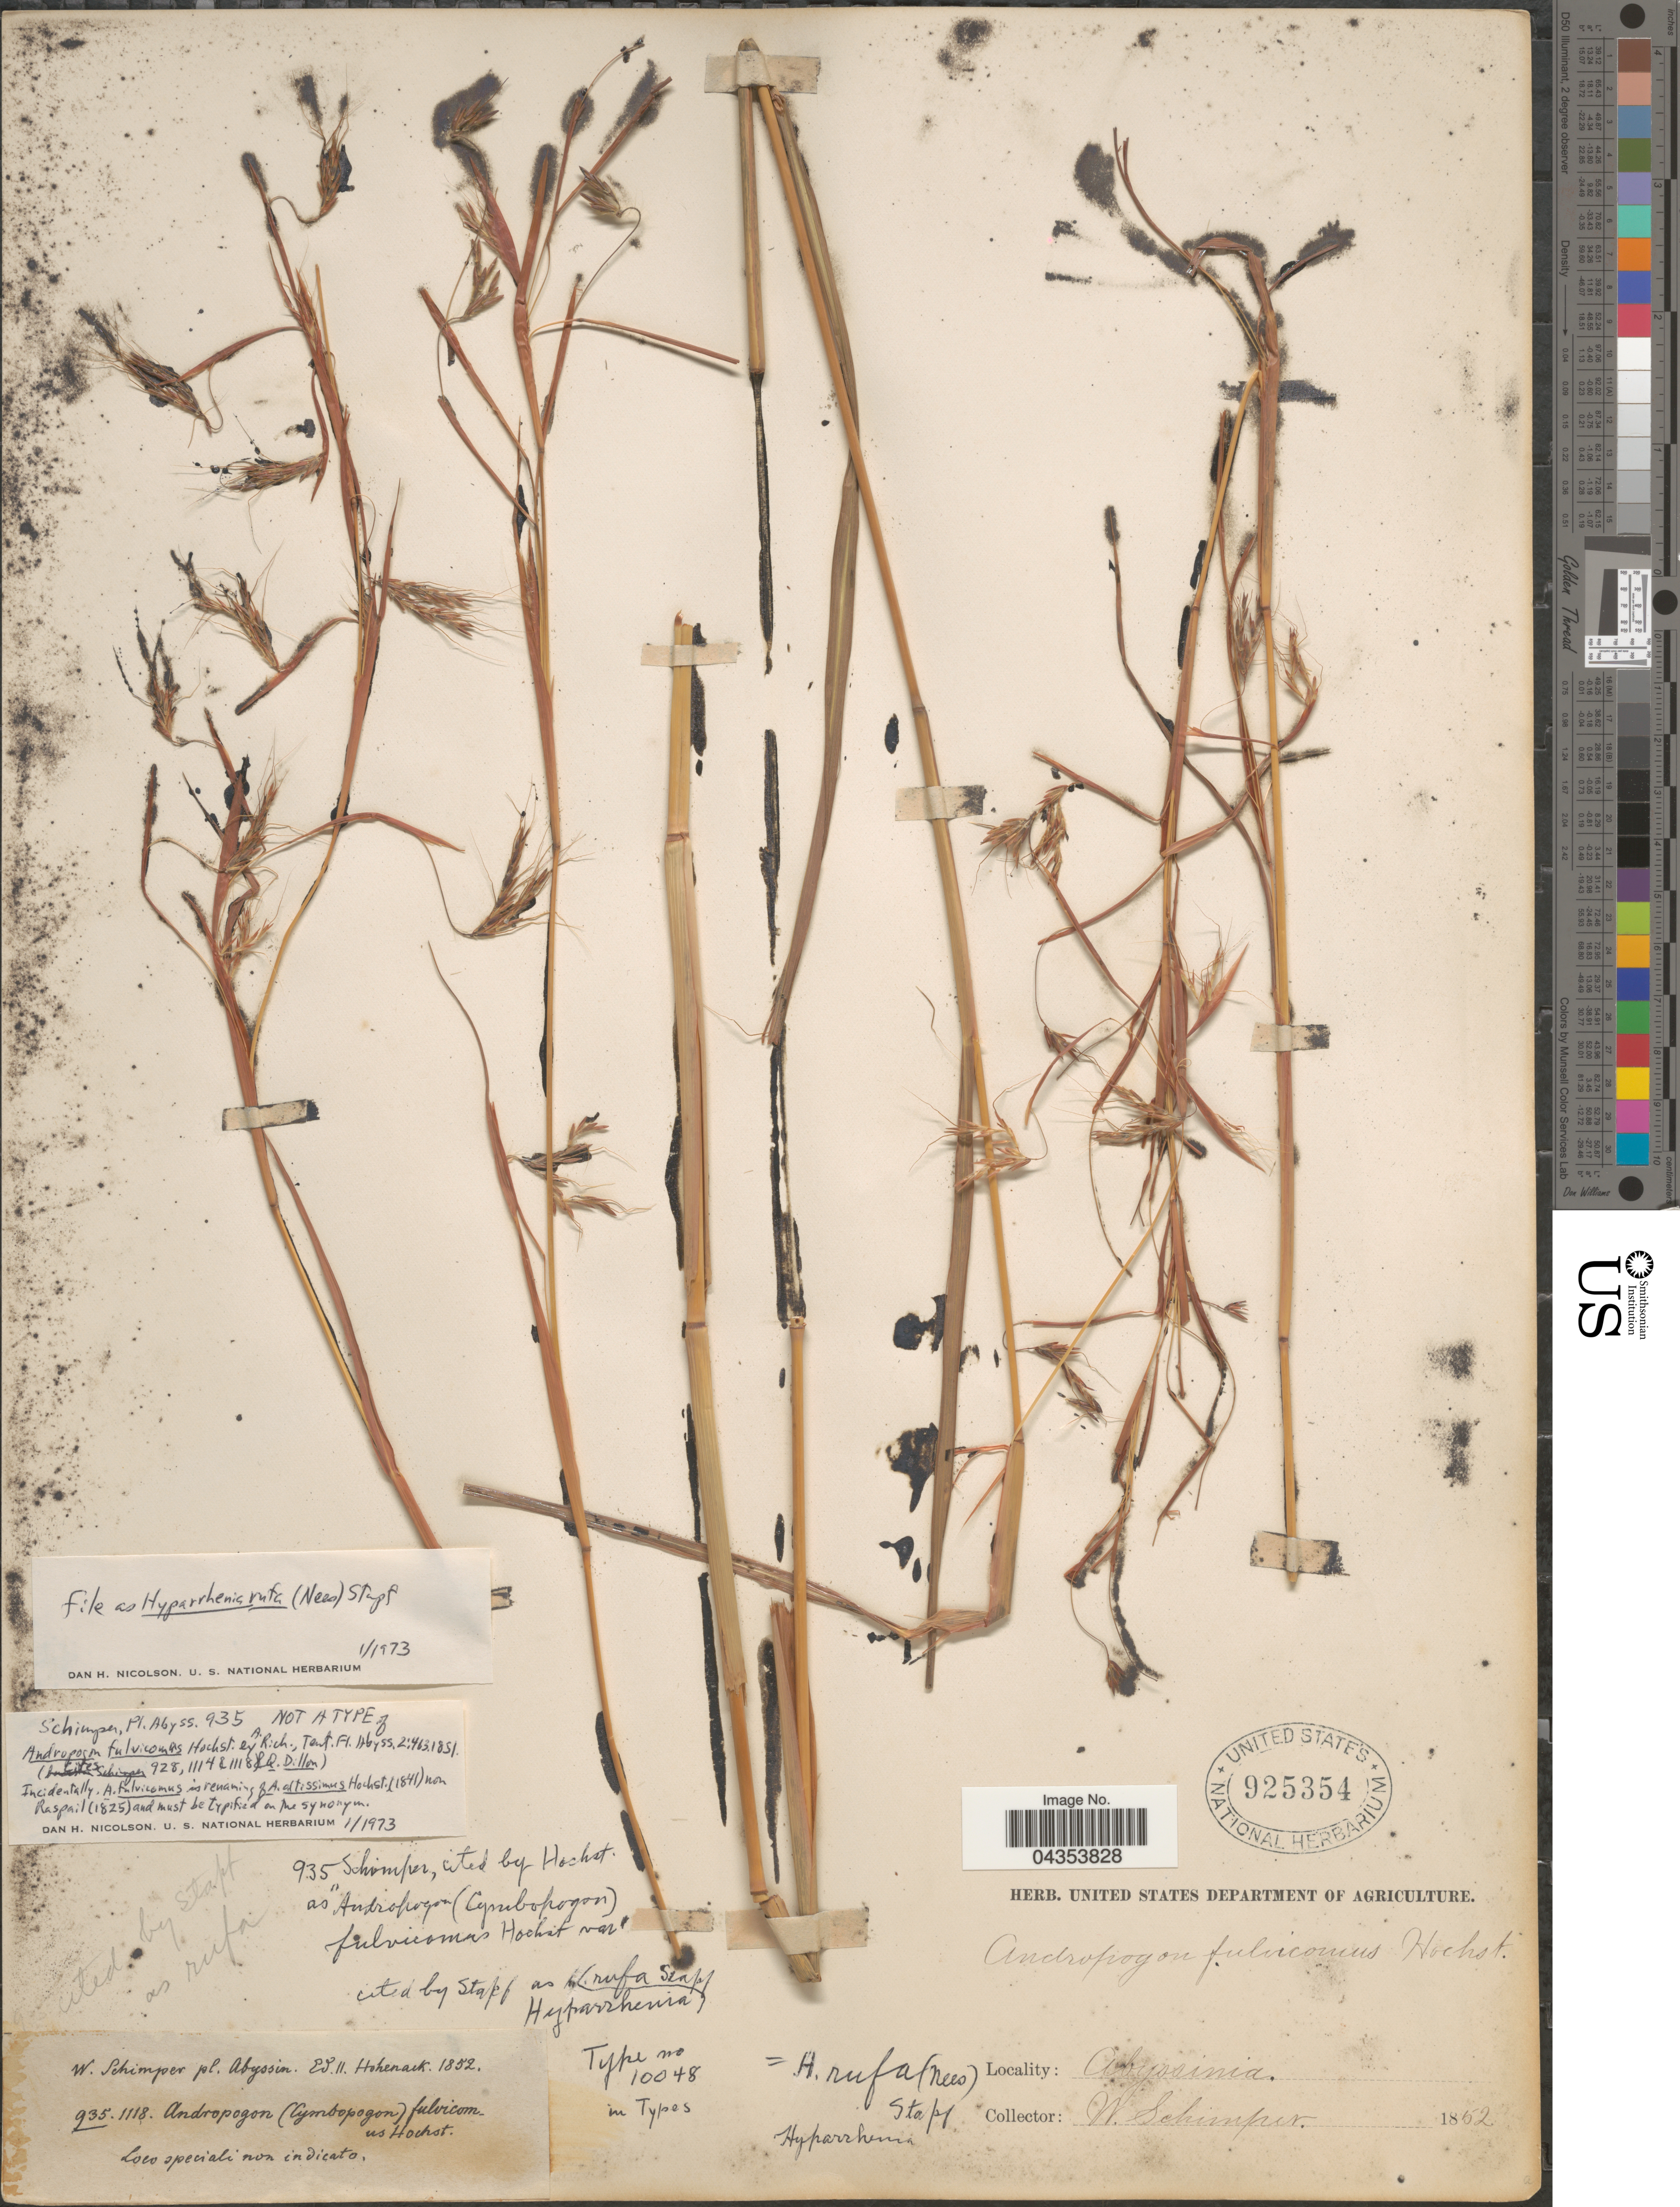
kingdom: Plantae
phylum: Tracheophyta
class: Liliopsida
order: Poales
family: Poaceae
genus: Hyparrhenia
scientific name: Hyparrhenia rufa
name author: (Nees) Stapf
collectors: W. Schimper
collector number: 935/1118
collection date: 1852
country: Ethiopia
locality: Abyssinia. Loco speciali non indicato.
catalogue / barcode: US 925354